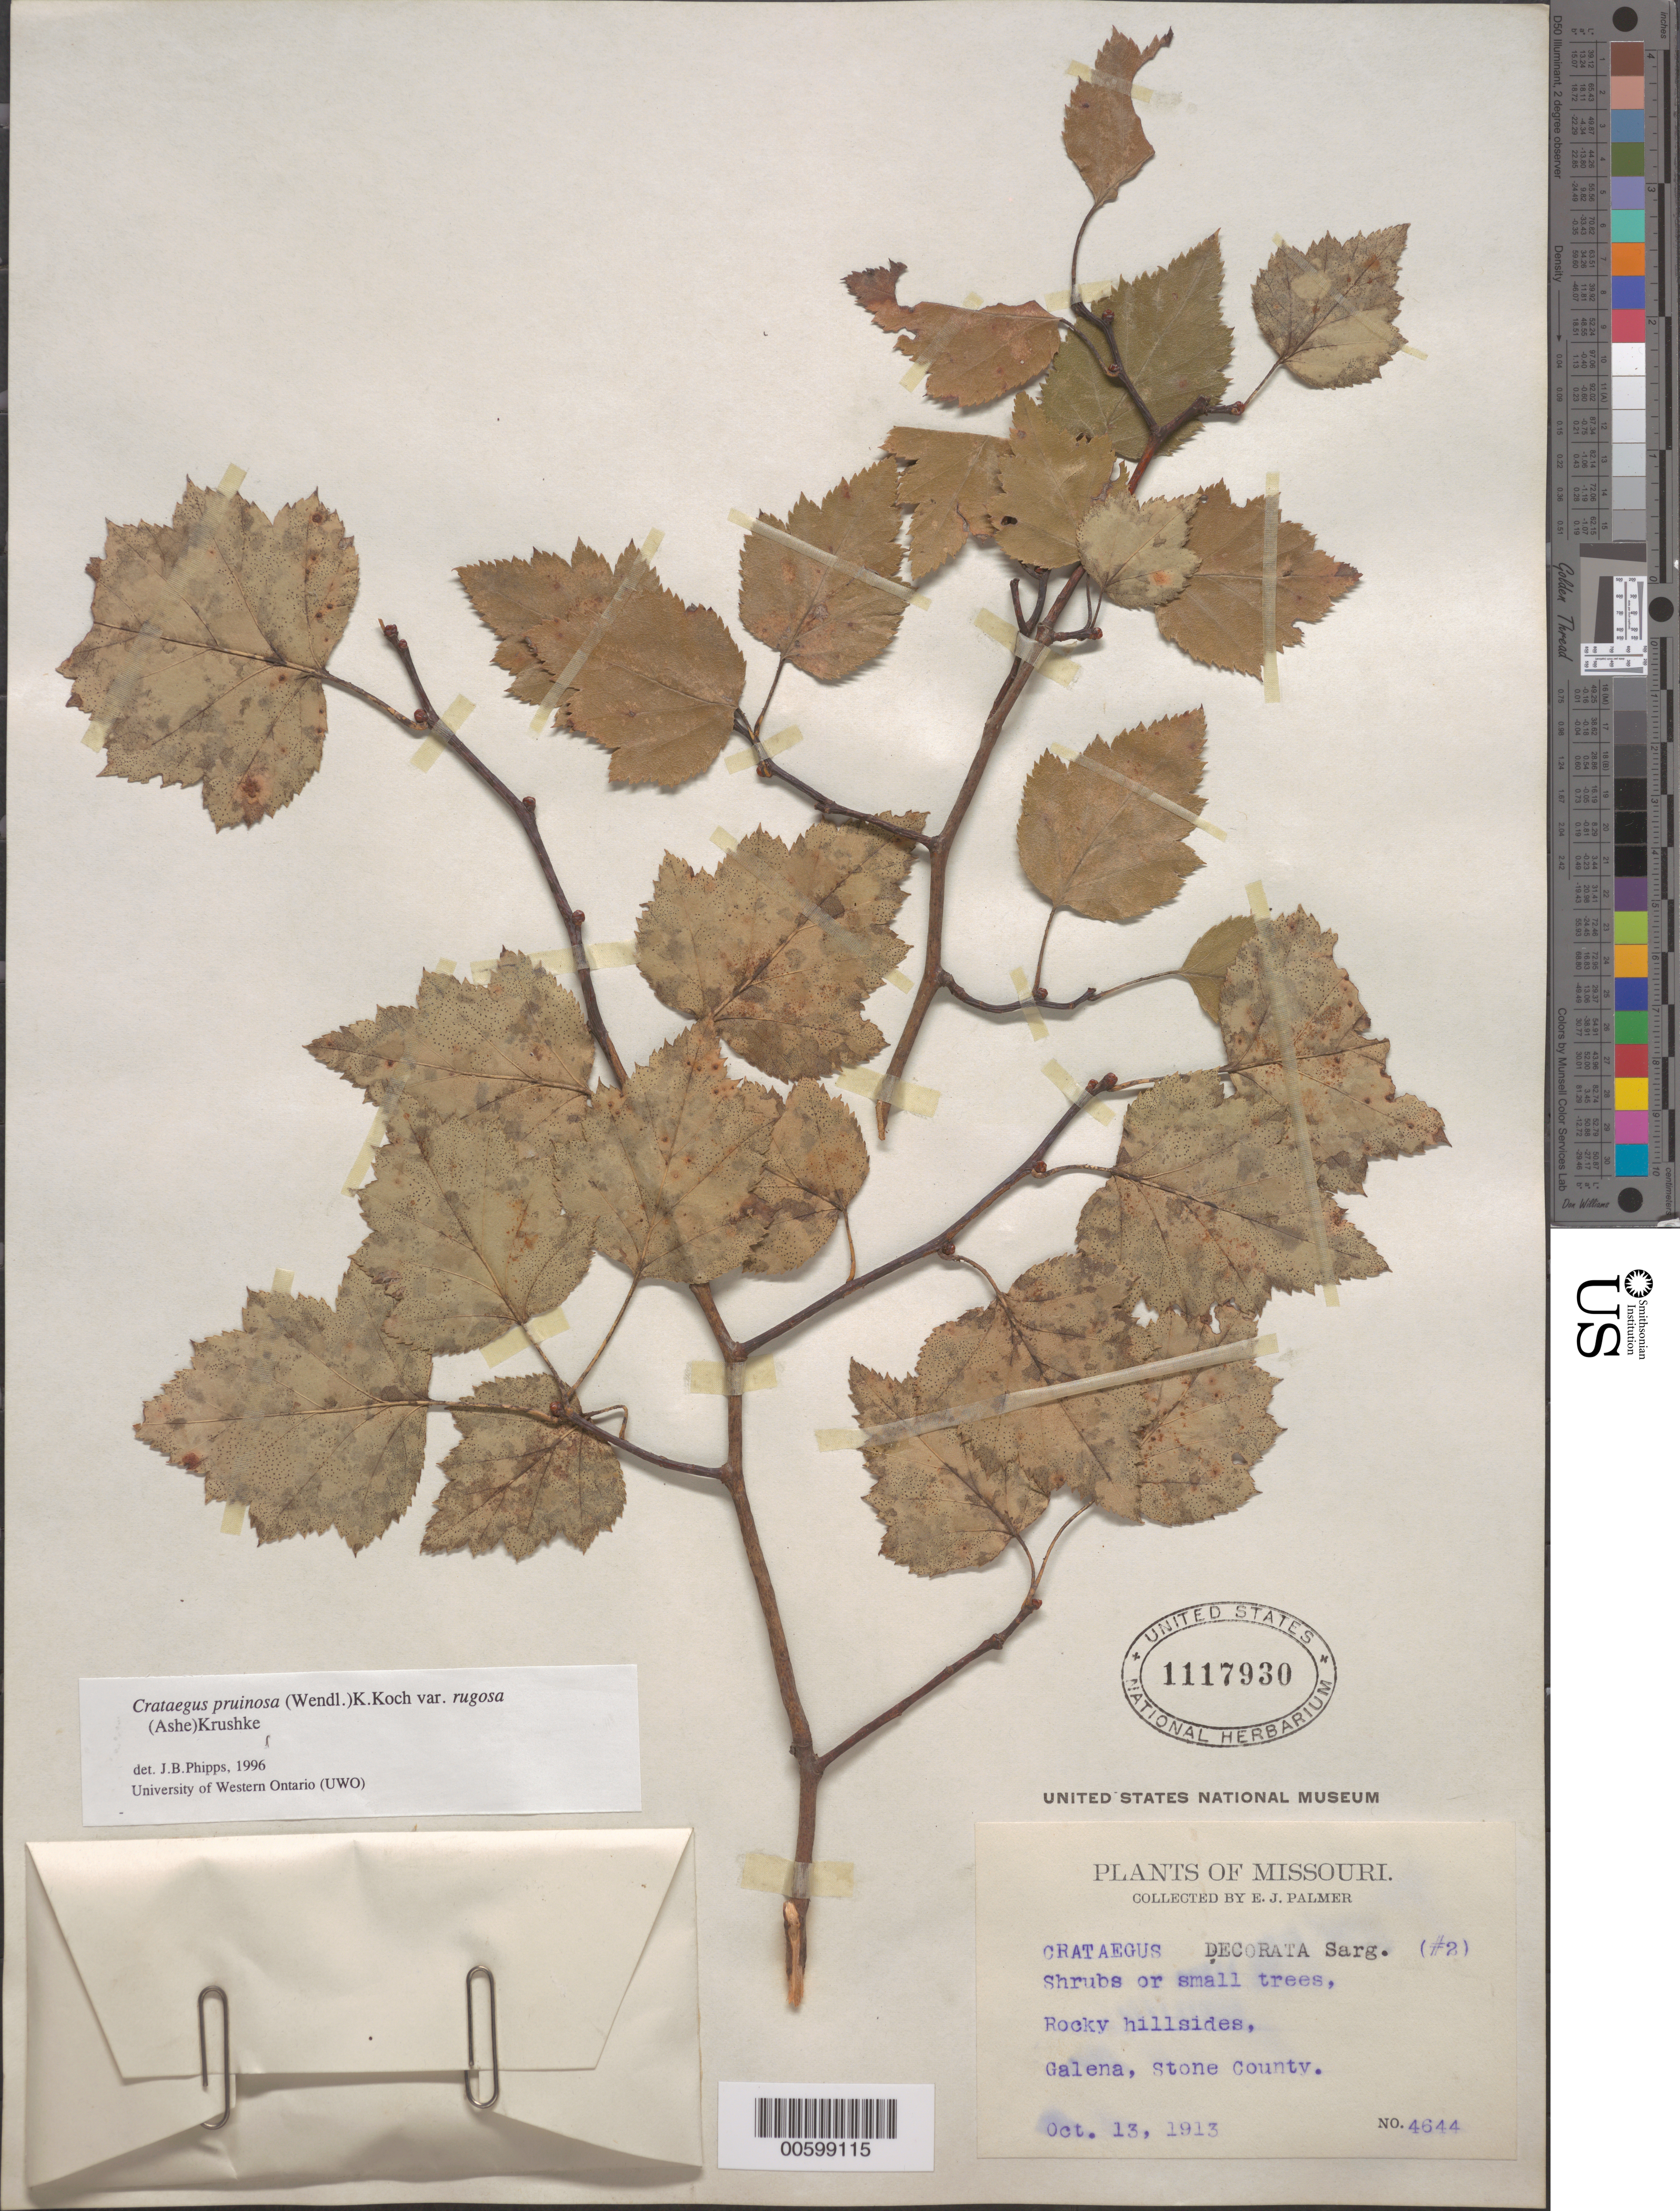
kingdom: Plantae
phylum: Tracheophyta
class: Magnoliopsida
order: Rosales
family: Rosaceae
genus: Crataegus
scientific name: Crataegus pruinosa var. rugosa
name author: (Ashe) Kruschke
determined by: Phipps, James B., (UWO), University of Western Ontario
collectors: E. J. Palmer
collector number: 4644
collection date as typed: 13 Oct 1913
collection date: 1913-10-13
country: United States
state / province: Missouri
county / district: Stone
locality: Galena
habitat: Rocky hillsides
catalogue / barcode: US 1117930